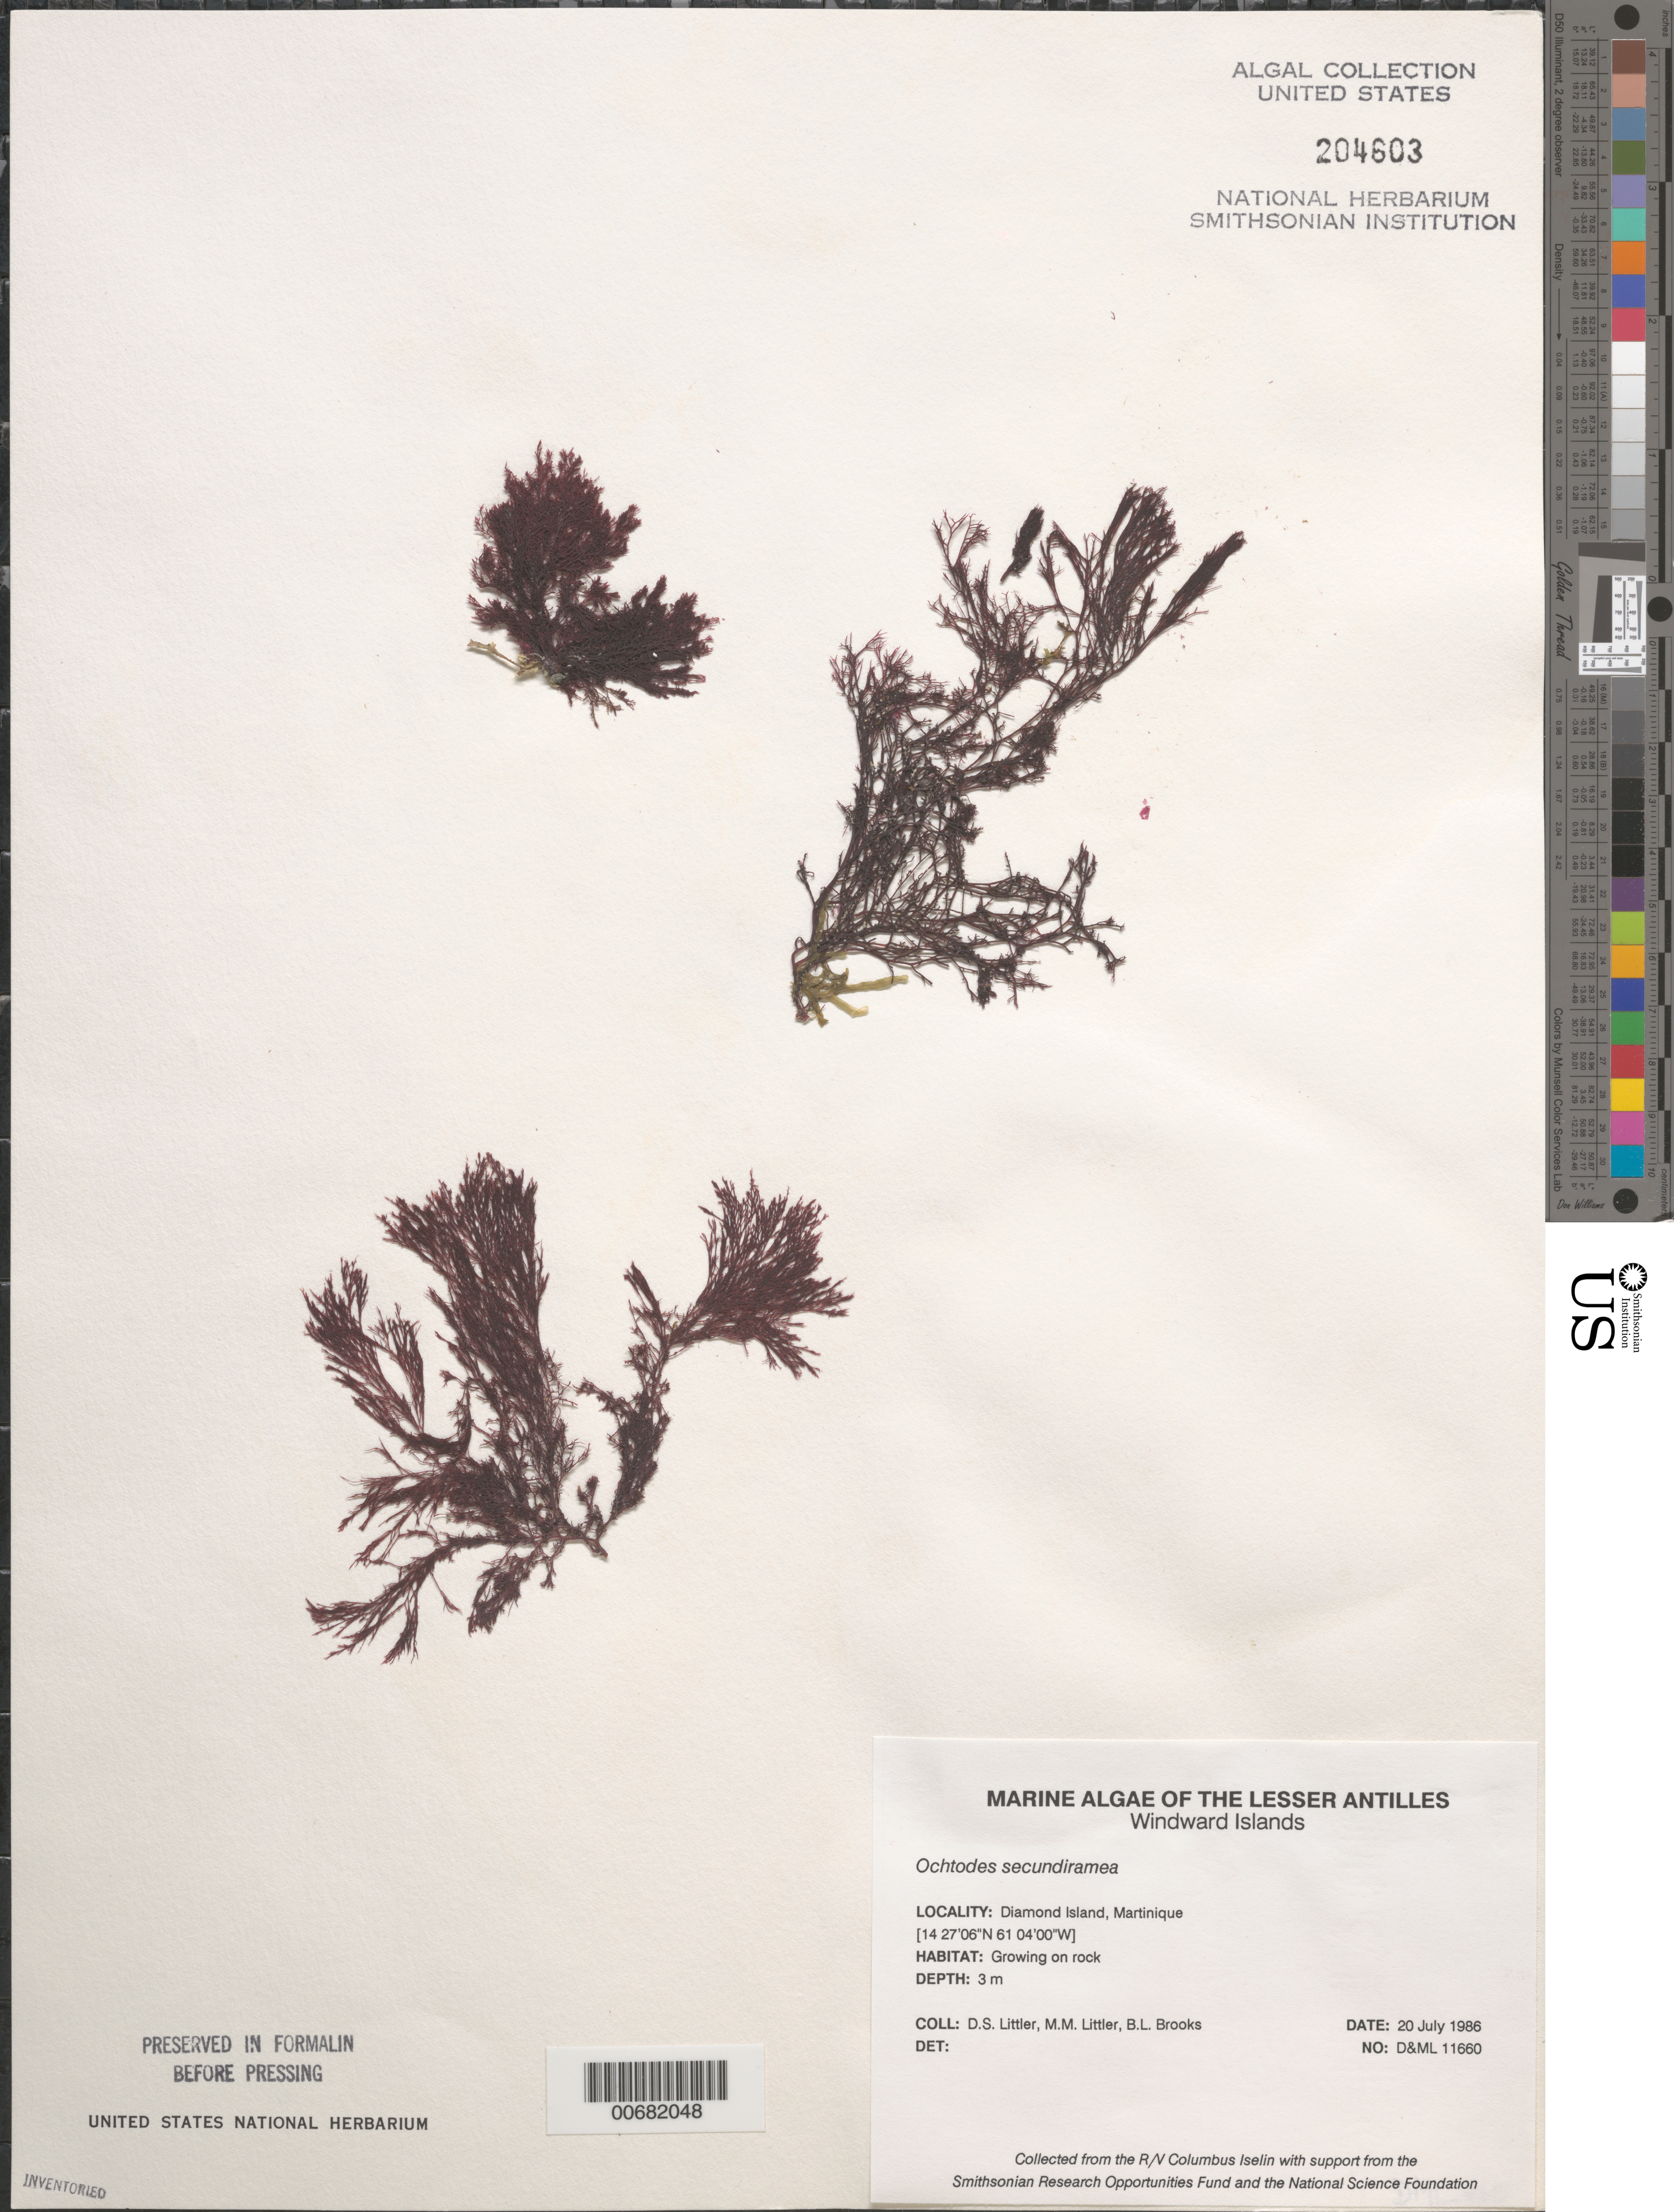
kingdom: Plantae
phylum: Rhodophyta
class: Florideophyceae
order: Gigartinales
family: Rhizophyllidaceae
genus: Ochtodes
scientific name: Ochtodes secundiramea, ined.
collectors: D. S. Littler, M. M. Littler & B. Brooks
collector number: D&ML 11660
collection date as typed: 20 Jul 1986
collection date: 1986-07-20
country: Martinique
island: Diamond Island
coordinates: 14 27' 06" N, 61 04' 00" W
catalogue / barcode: US 204603